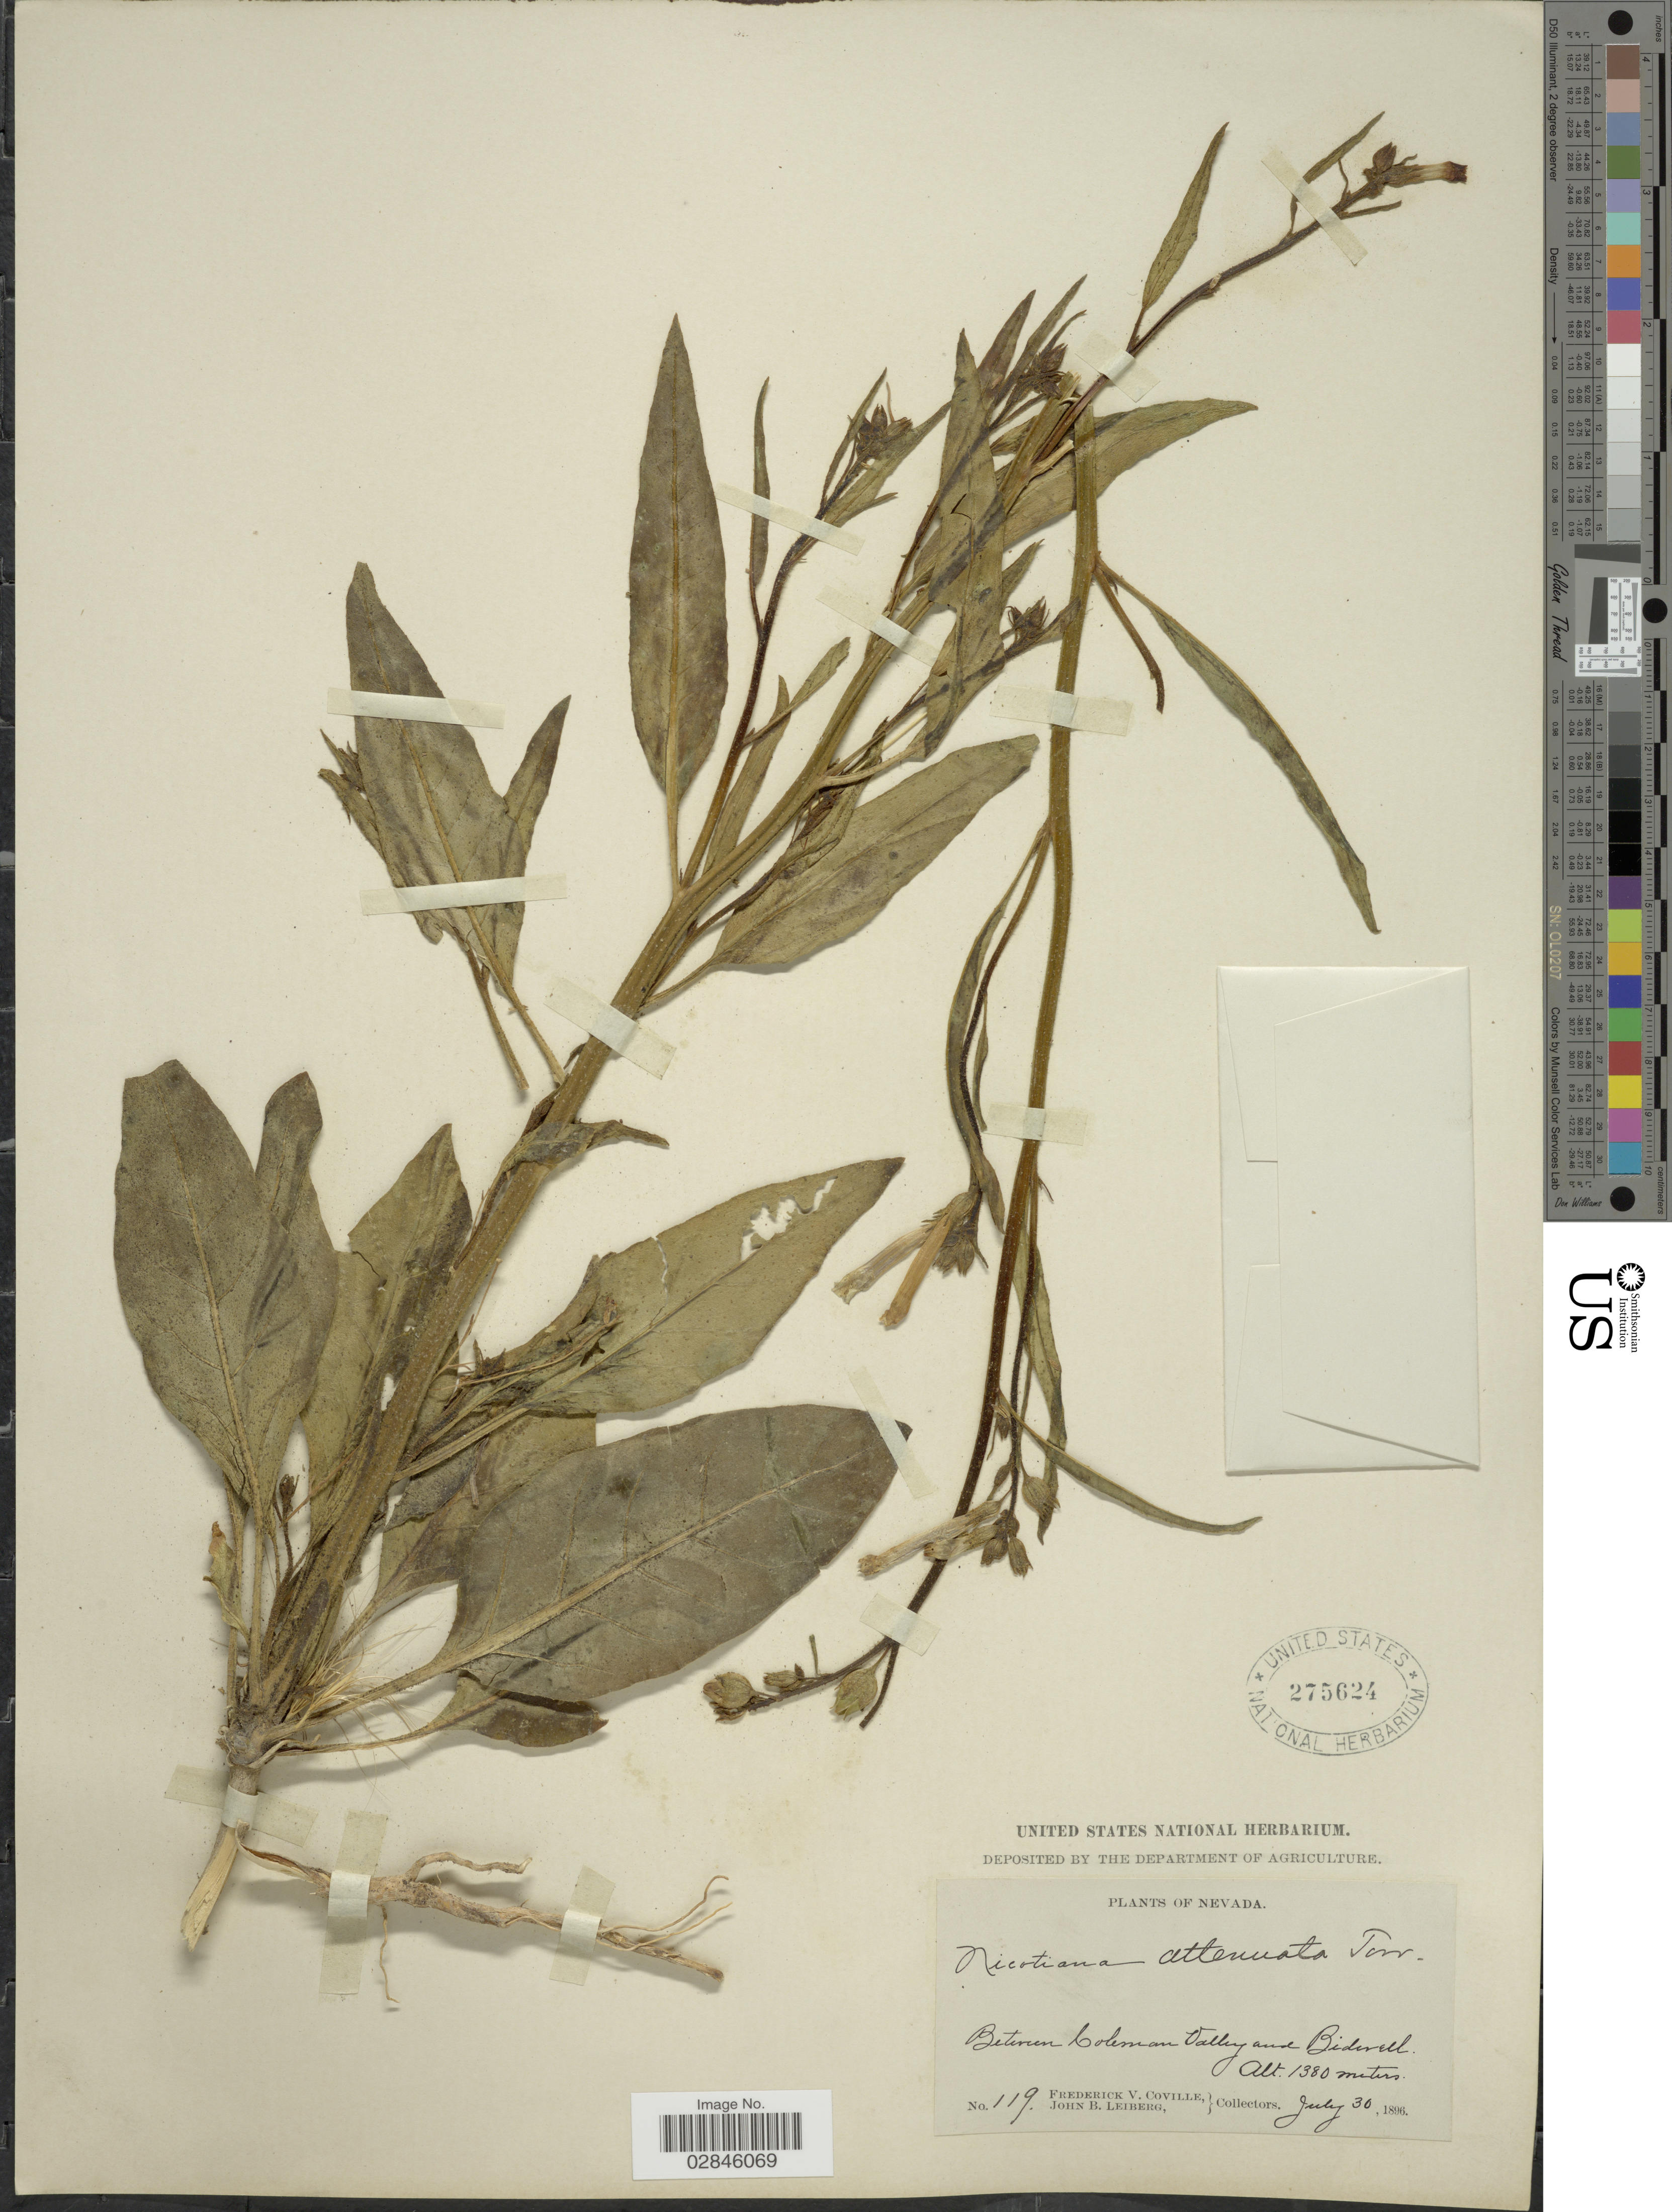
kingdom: Plantae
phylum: Tracheophyta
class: Magnoliopsida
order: Solanales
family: Solanaceae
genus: Nicotiana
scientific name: Nicotiana attenuata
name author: Torr. ex S. Watson in C. King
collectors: F. V. Coville & J. B. Leiberg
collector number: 119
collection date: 1896-07-30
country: United States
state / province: Nevada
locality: Between Coleman Valley and Bidwell.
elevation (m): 1380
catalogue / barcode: US 275624